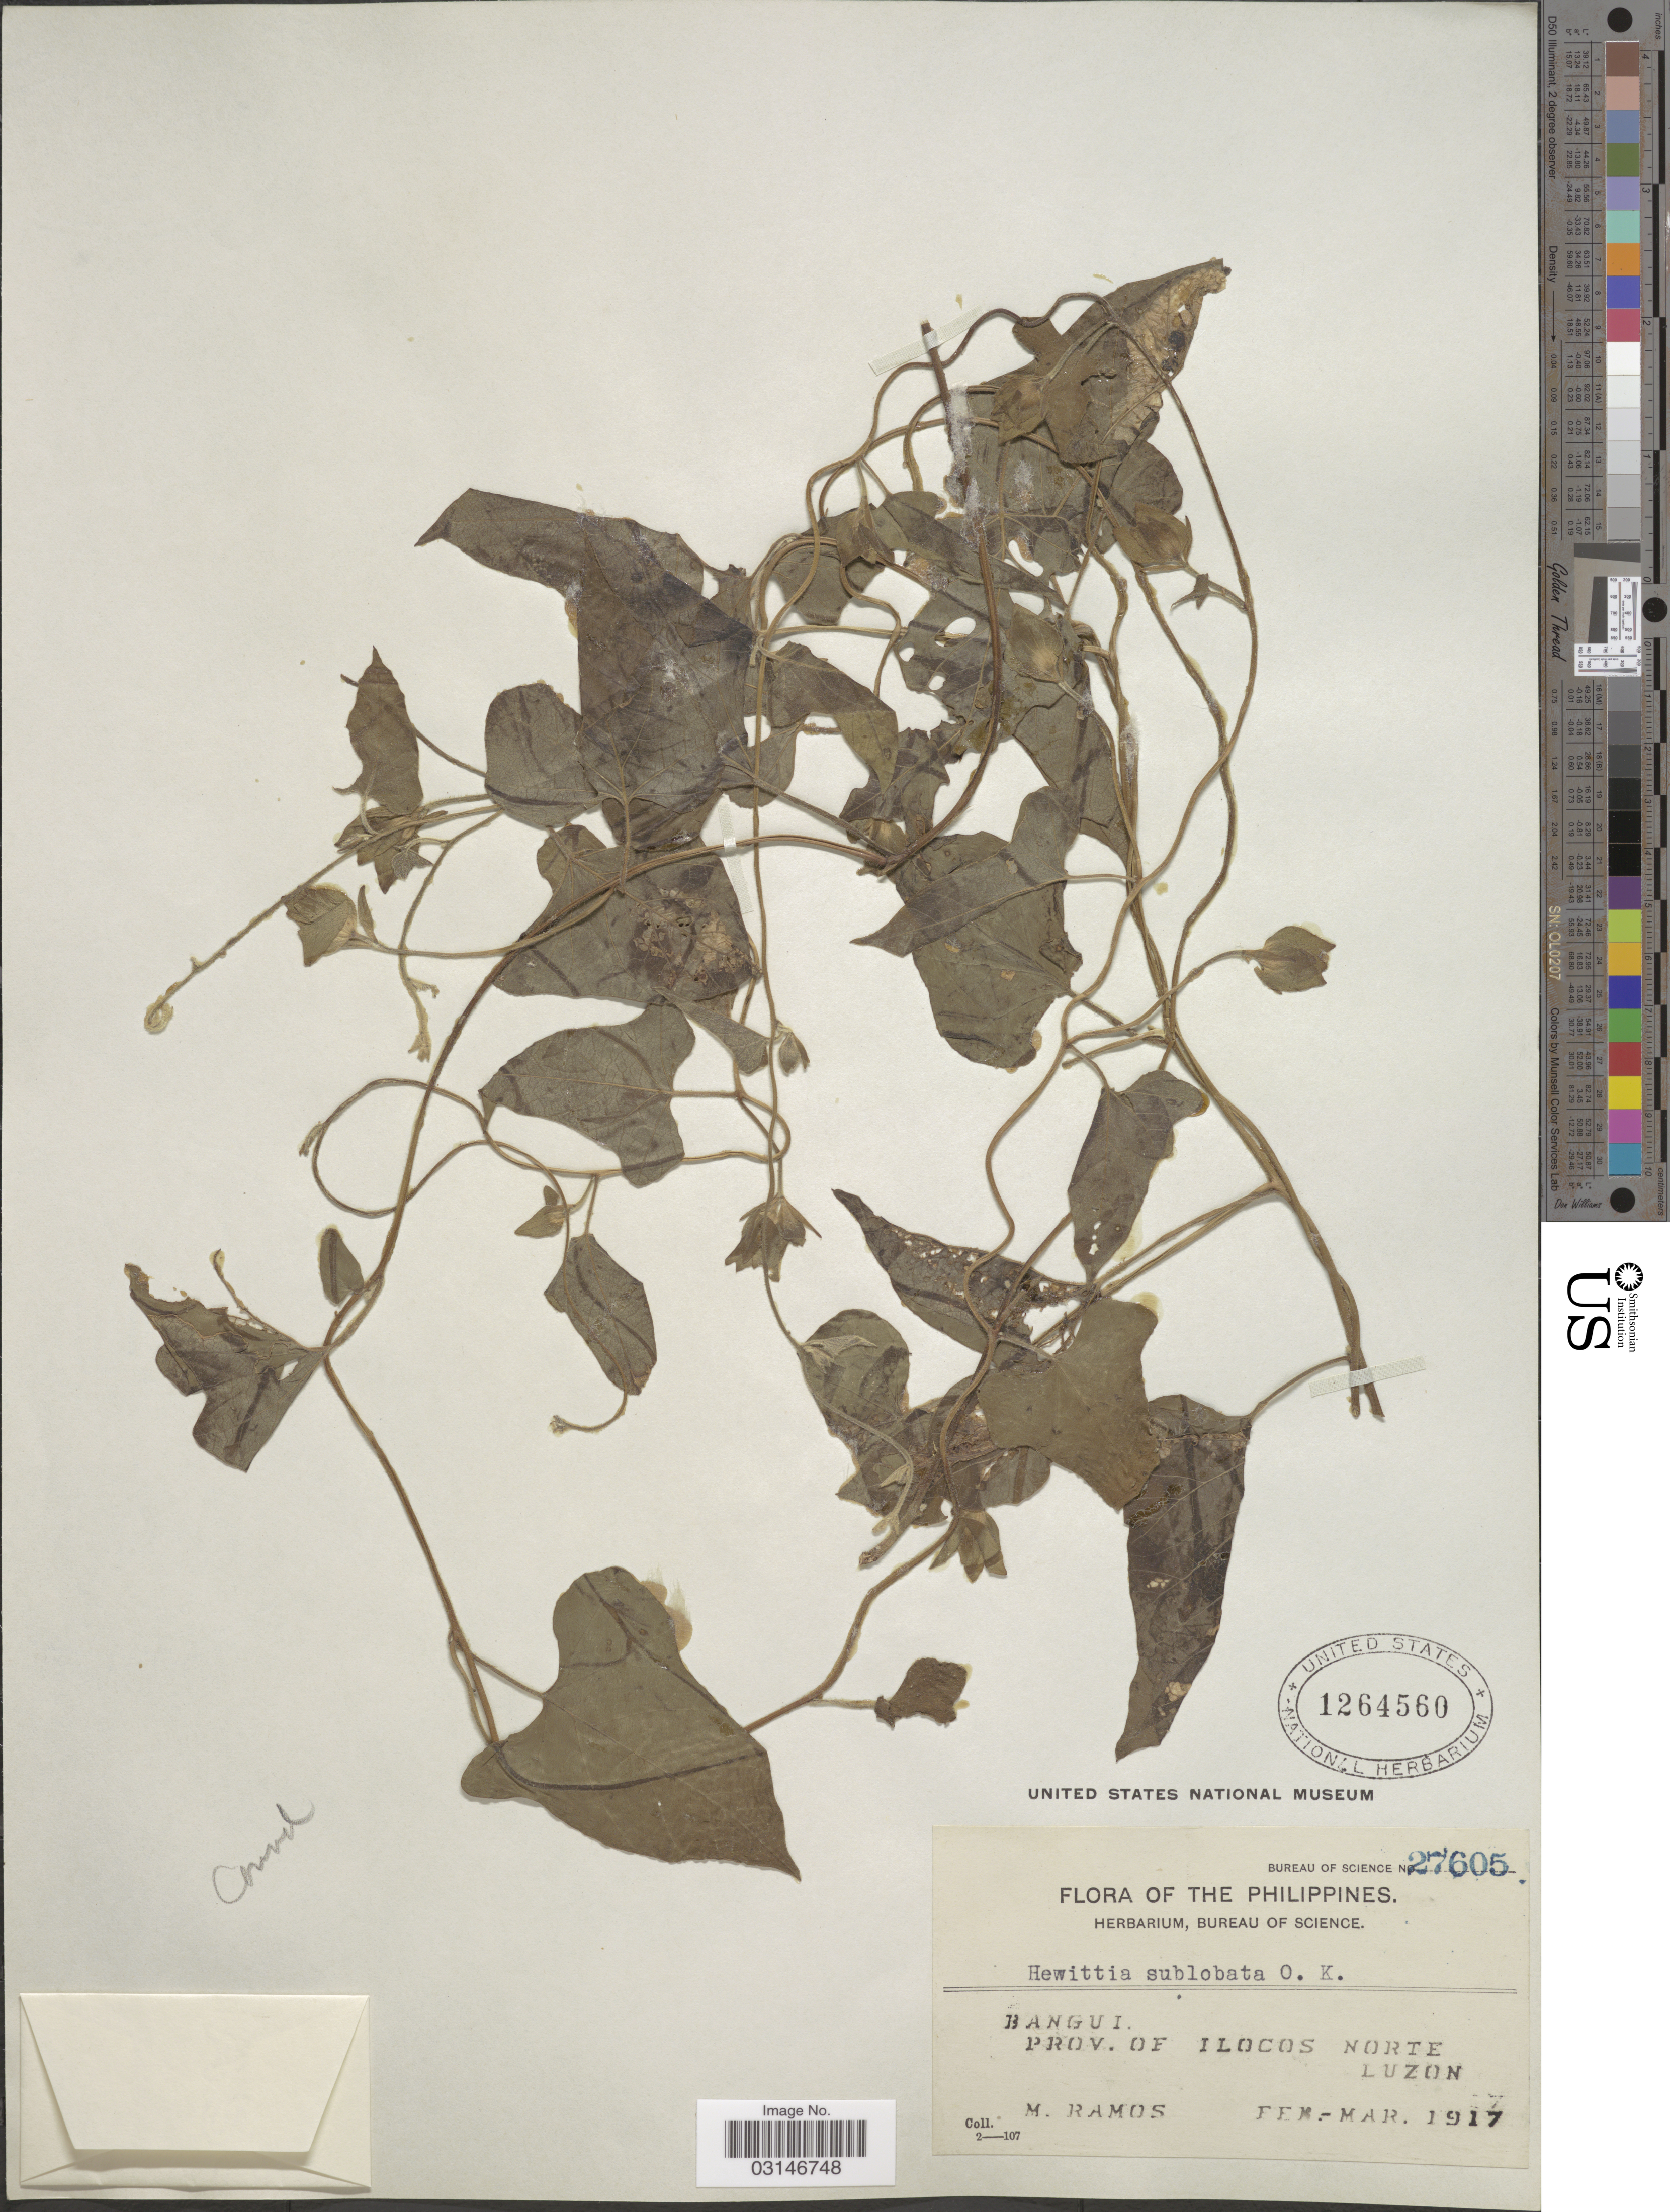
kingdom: Plantae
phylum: Tracheophyta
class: Magnoliopsida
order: Solanales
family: Convolvulaceae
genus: Hewittia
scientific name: Hewittia malabarica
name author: (L.) Suresh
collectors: M. Ramos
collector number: Bureau of Science 27605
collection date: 1917-02/1917-03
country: Philippines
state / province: Ilocos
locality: Bangui. Prov. of Ilocos Norte, Luzon.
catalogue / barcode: US 1264560